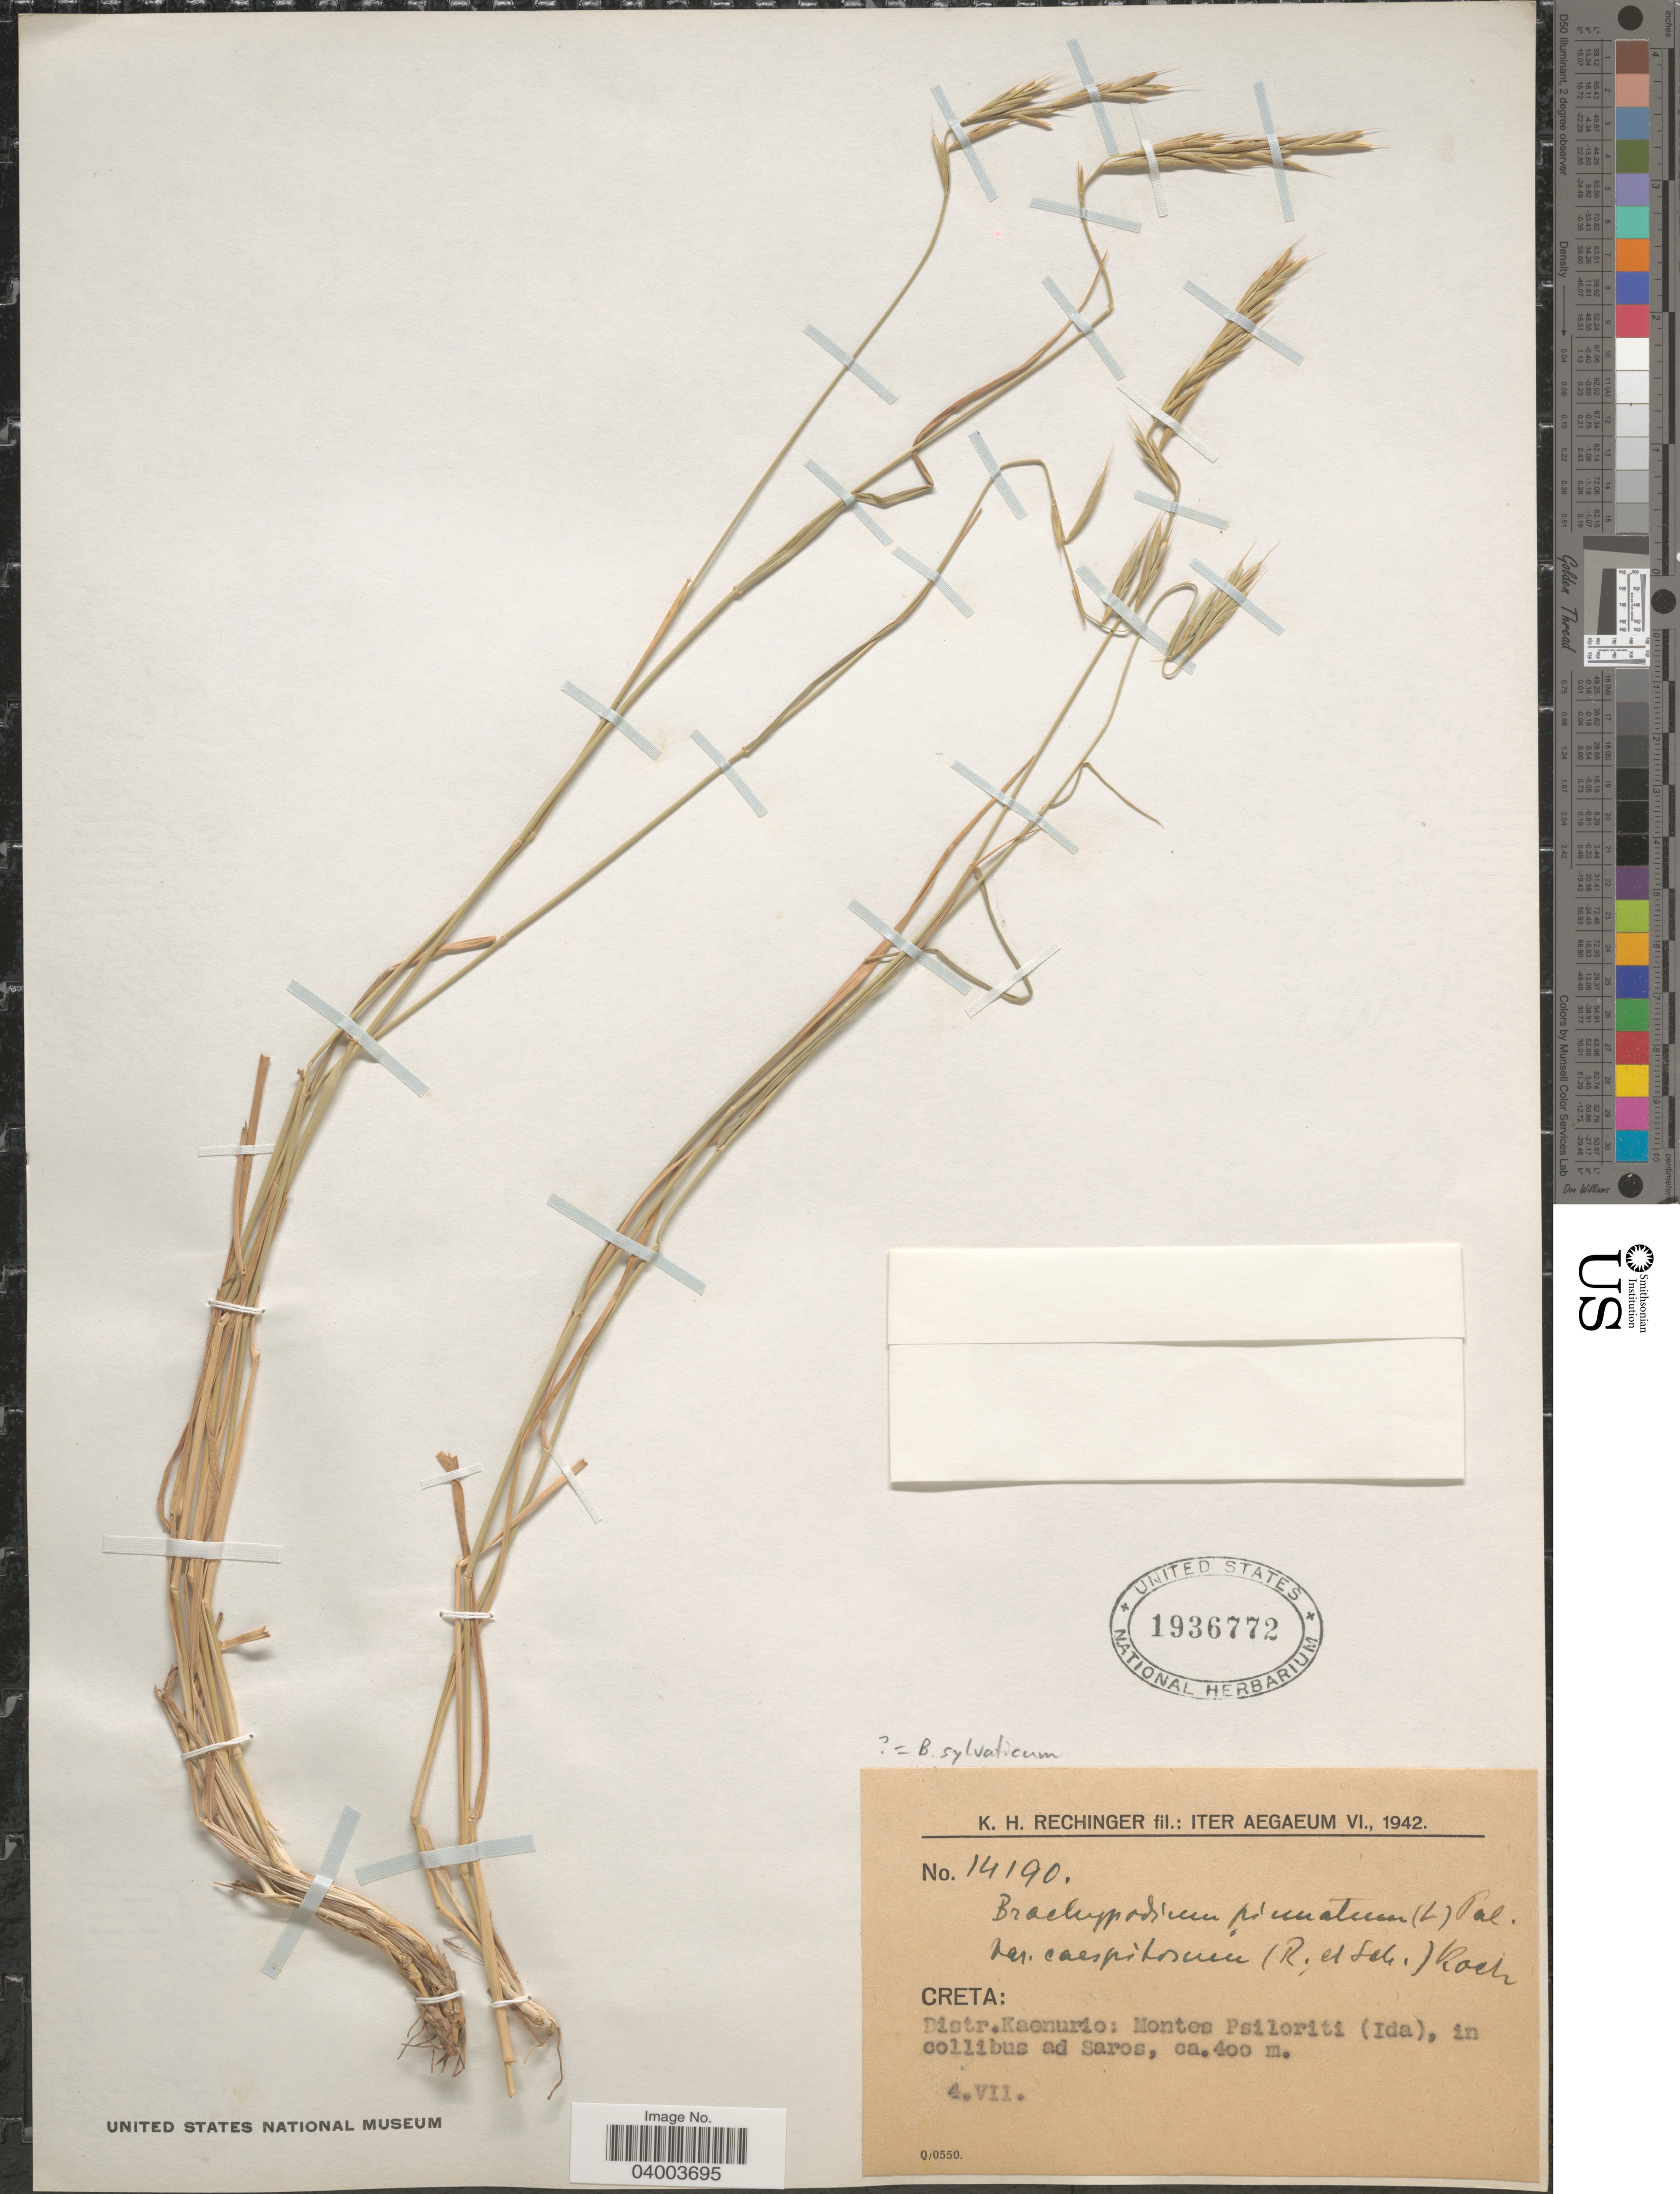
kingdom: Plantae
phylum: Tracheophyta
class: Liliopsida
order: Poales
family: Poaceae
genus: Brachypodium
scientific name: Brachypodium sylvaticum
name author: (Huds.) P. Beauv.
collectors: K. H. Rechinger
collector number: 14190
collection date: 1942-07-04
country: Greece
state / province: Crete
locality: Creta: Distr. Kaenurio: Montes Psiloriti (Ida), in collibus ad Saros.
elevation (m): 400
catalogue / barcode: US 1936772